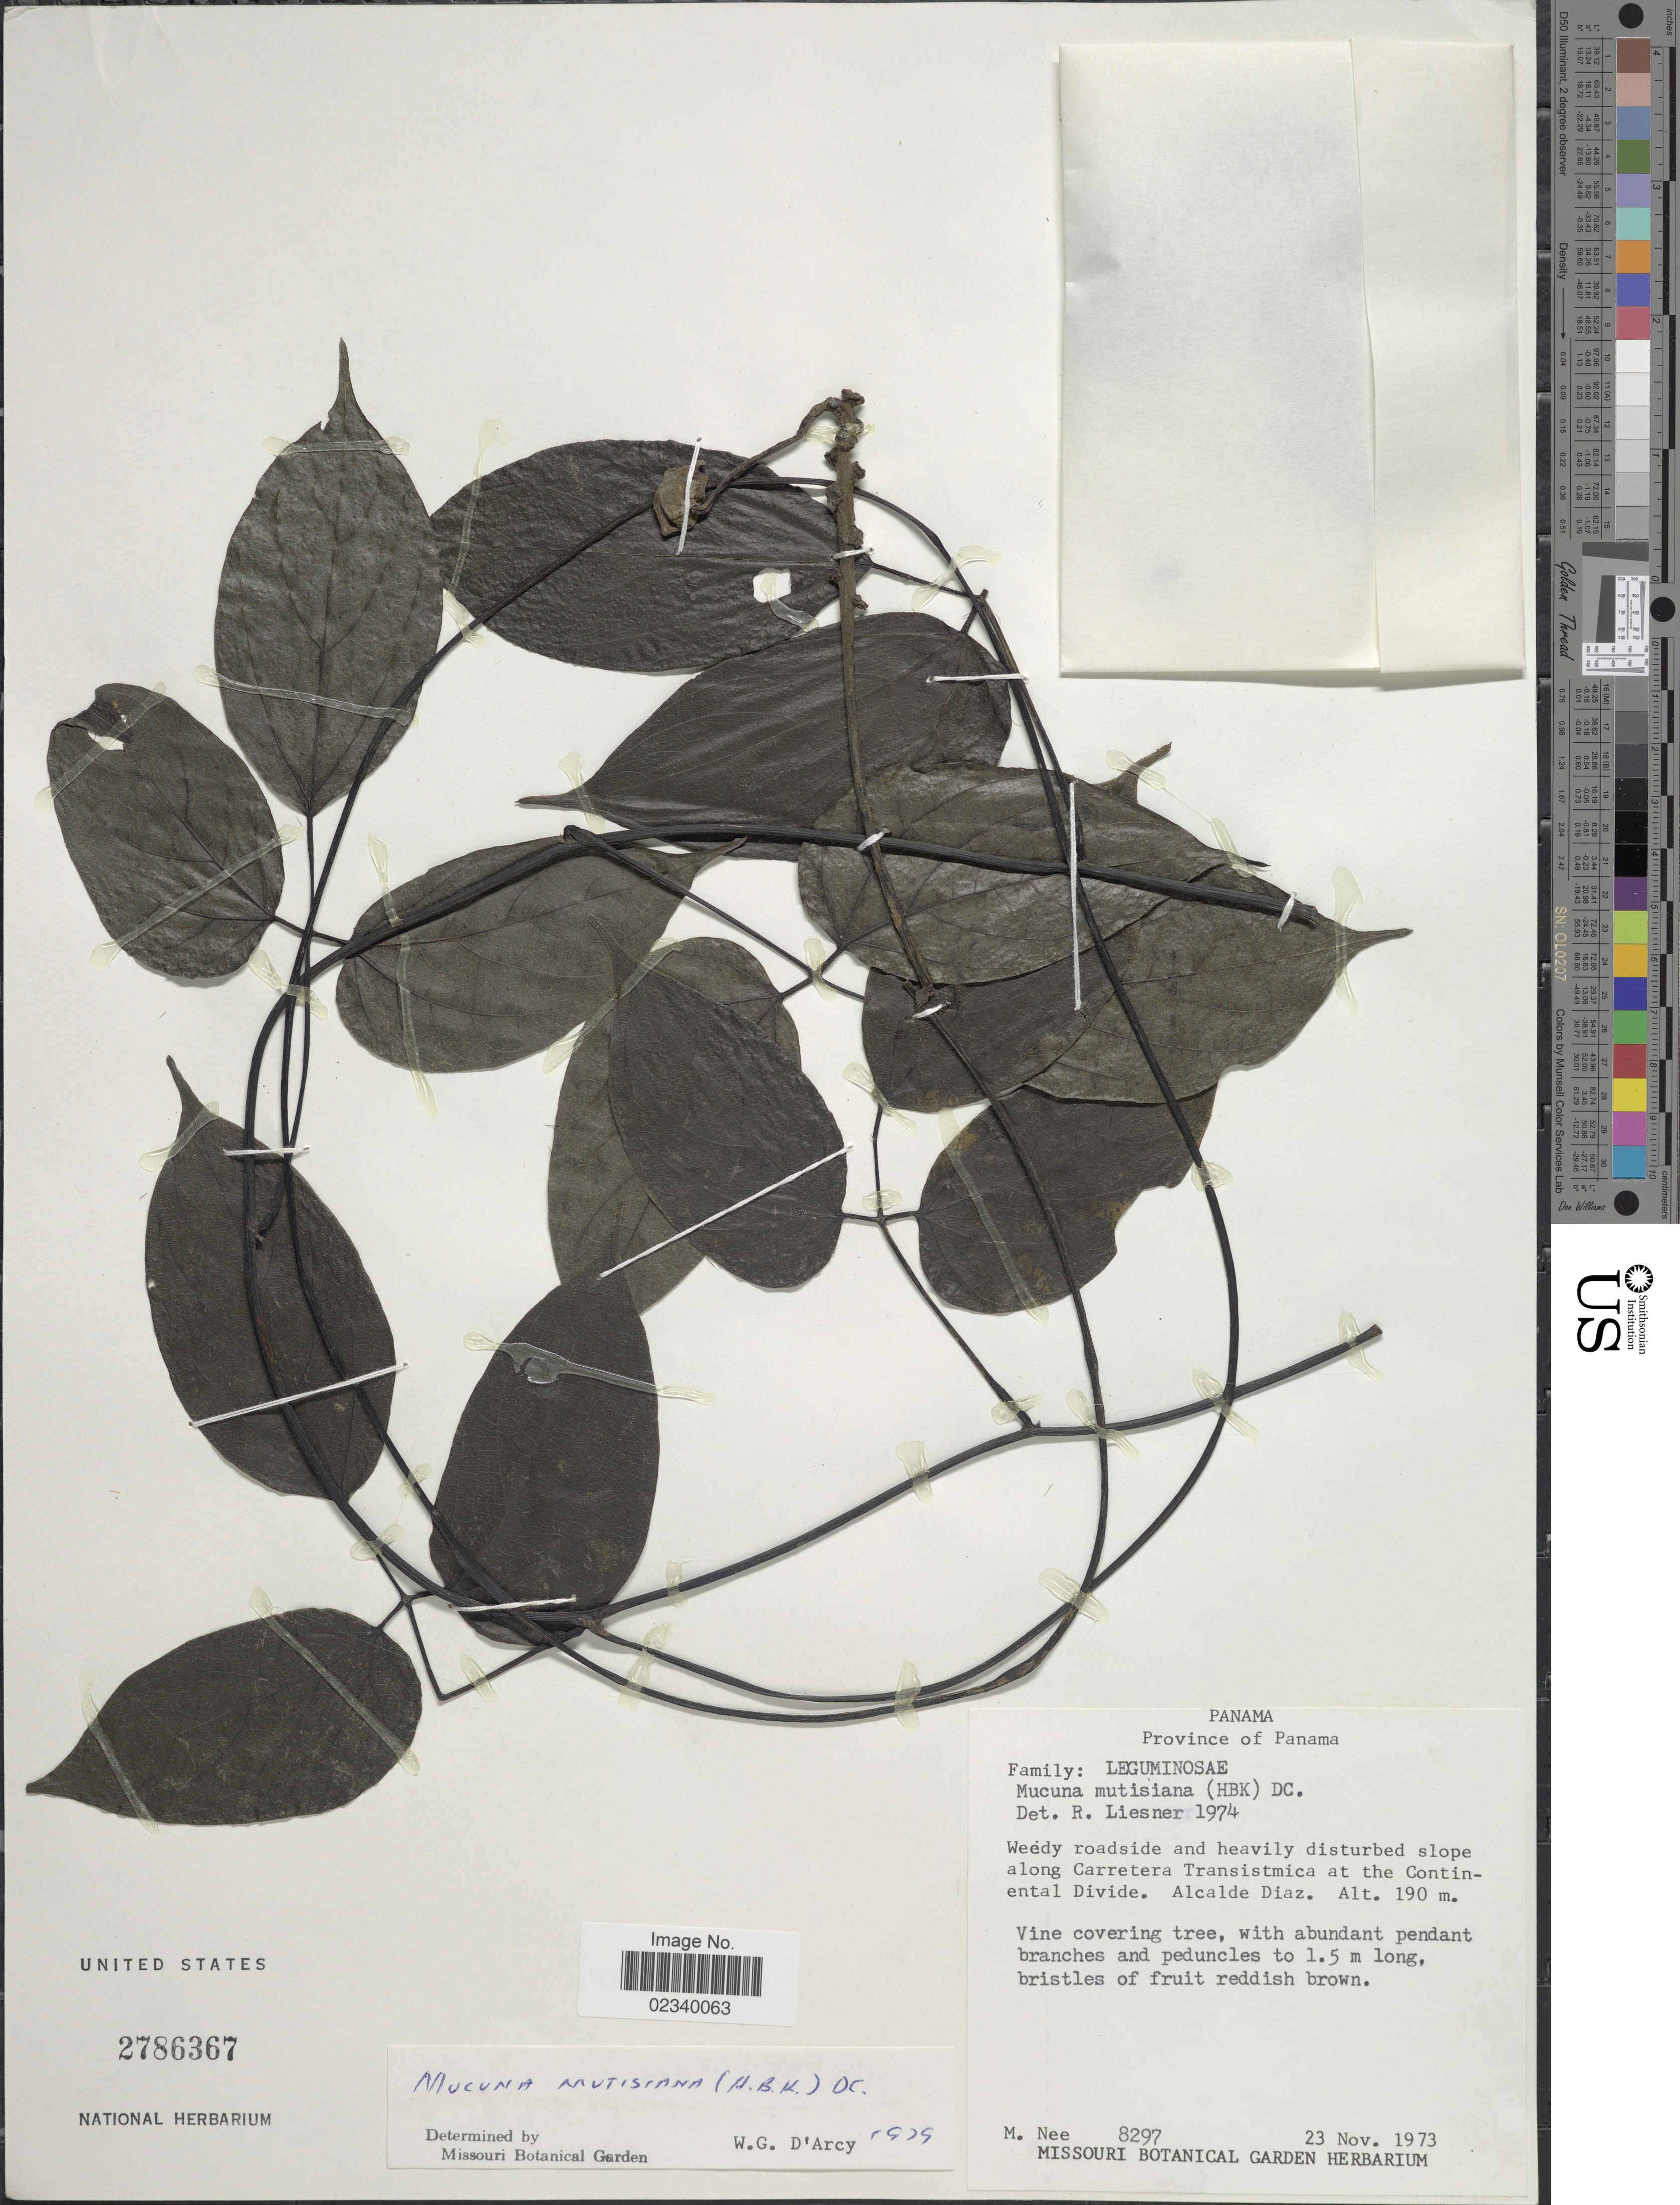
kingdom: Plantae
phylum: Tracheophyta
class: Magnoliopsida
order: Fabales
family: Fabaceae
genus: Mucuna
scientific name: Mucuna mutisiana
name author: (Kunth) DC.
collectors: M. Nee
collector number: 8297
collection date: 1973-11-23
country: Panama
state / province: Panamá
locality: Weedy roadside and heavily disturbed slope along Carretera Transistmica at the Continental Divide. Alcalde Diaz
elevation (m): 190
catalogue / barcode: US 2786367